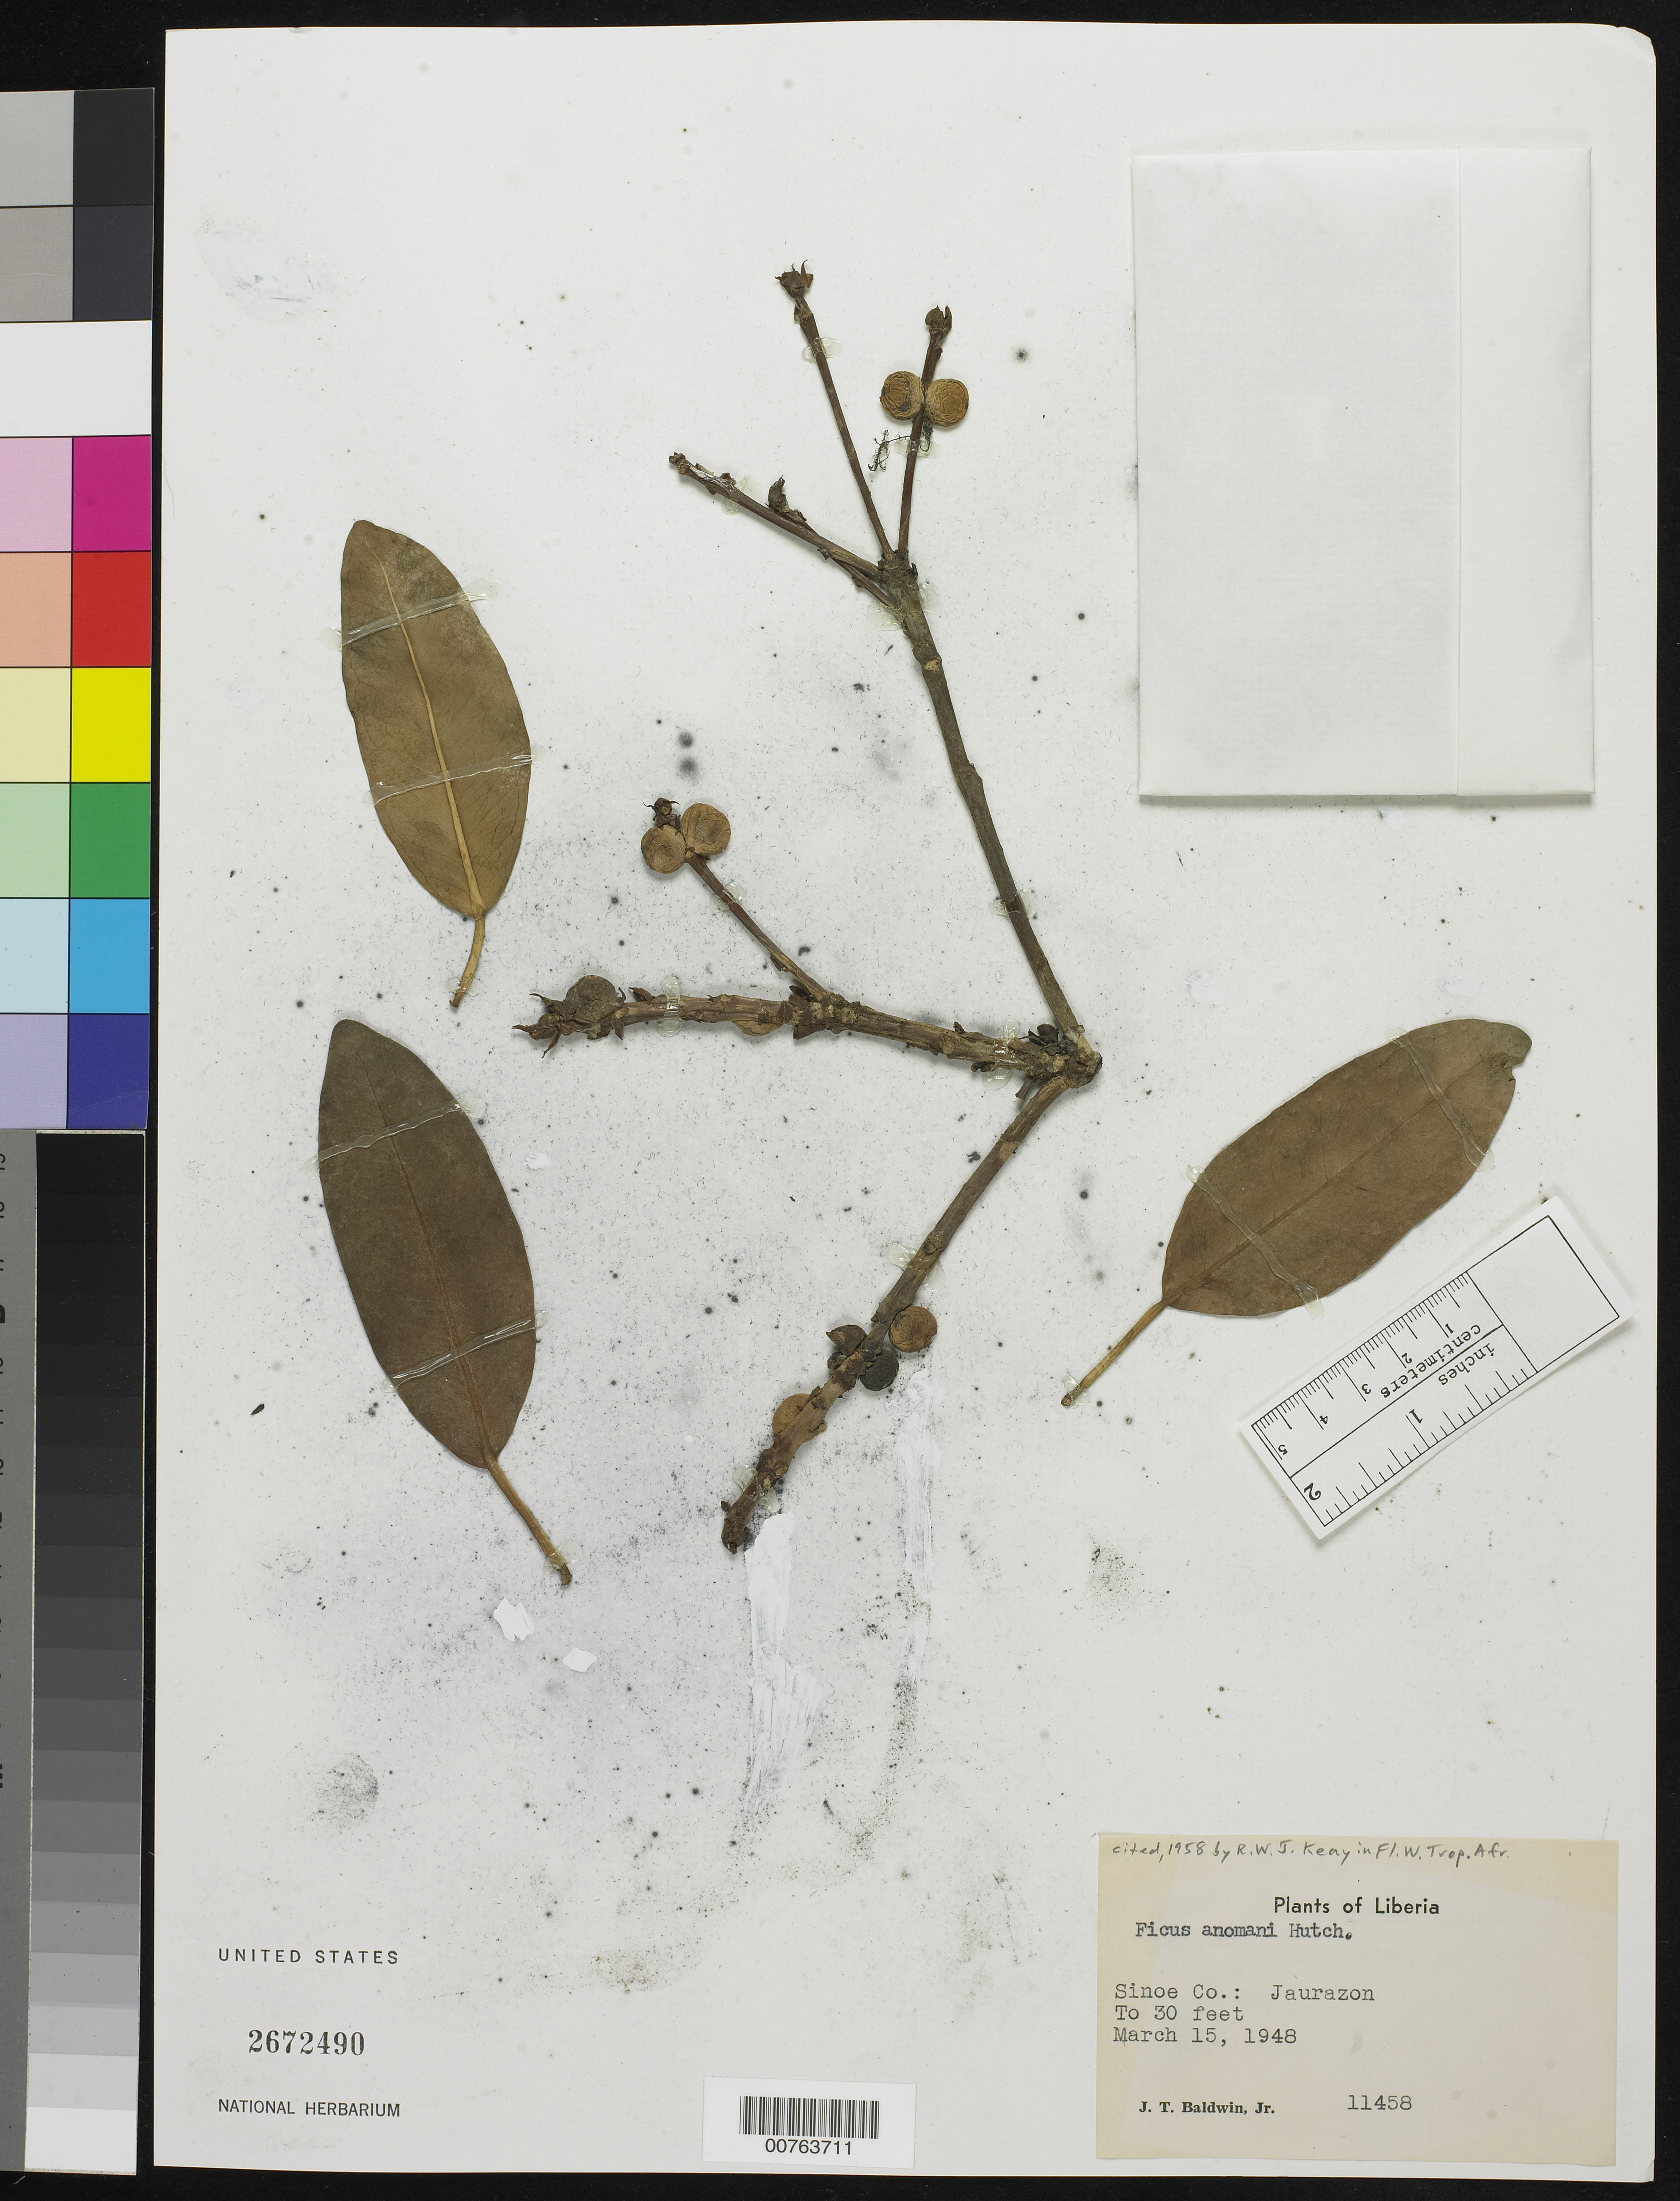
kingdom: Plantae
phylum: Tracheophyta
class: Magnoliopsida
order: Rosales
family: Moraceae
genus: Ficus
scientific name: Ficus anomani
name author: Hutch.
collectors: J. T. Baldwin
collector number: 11458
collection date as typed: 15 Mar 1948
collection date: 1948-03-15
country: Liberia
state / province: Sinoe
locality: Jaurazon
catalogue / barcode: US 2672490